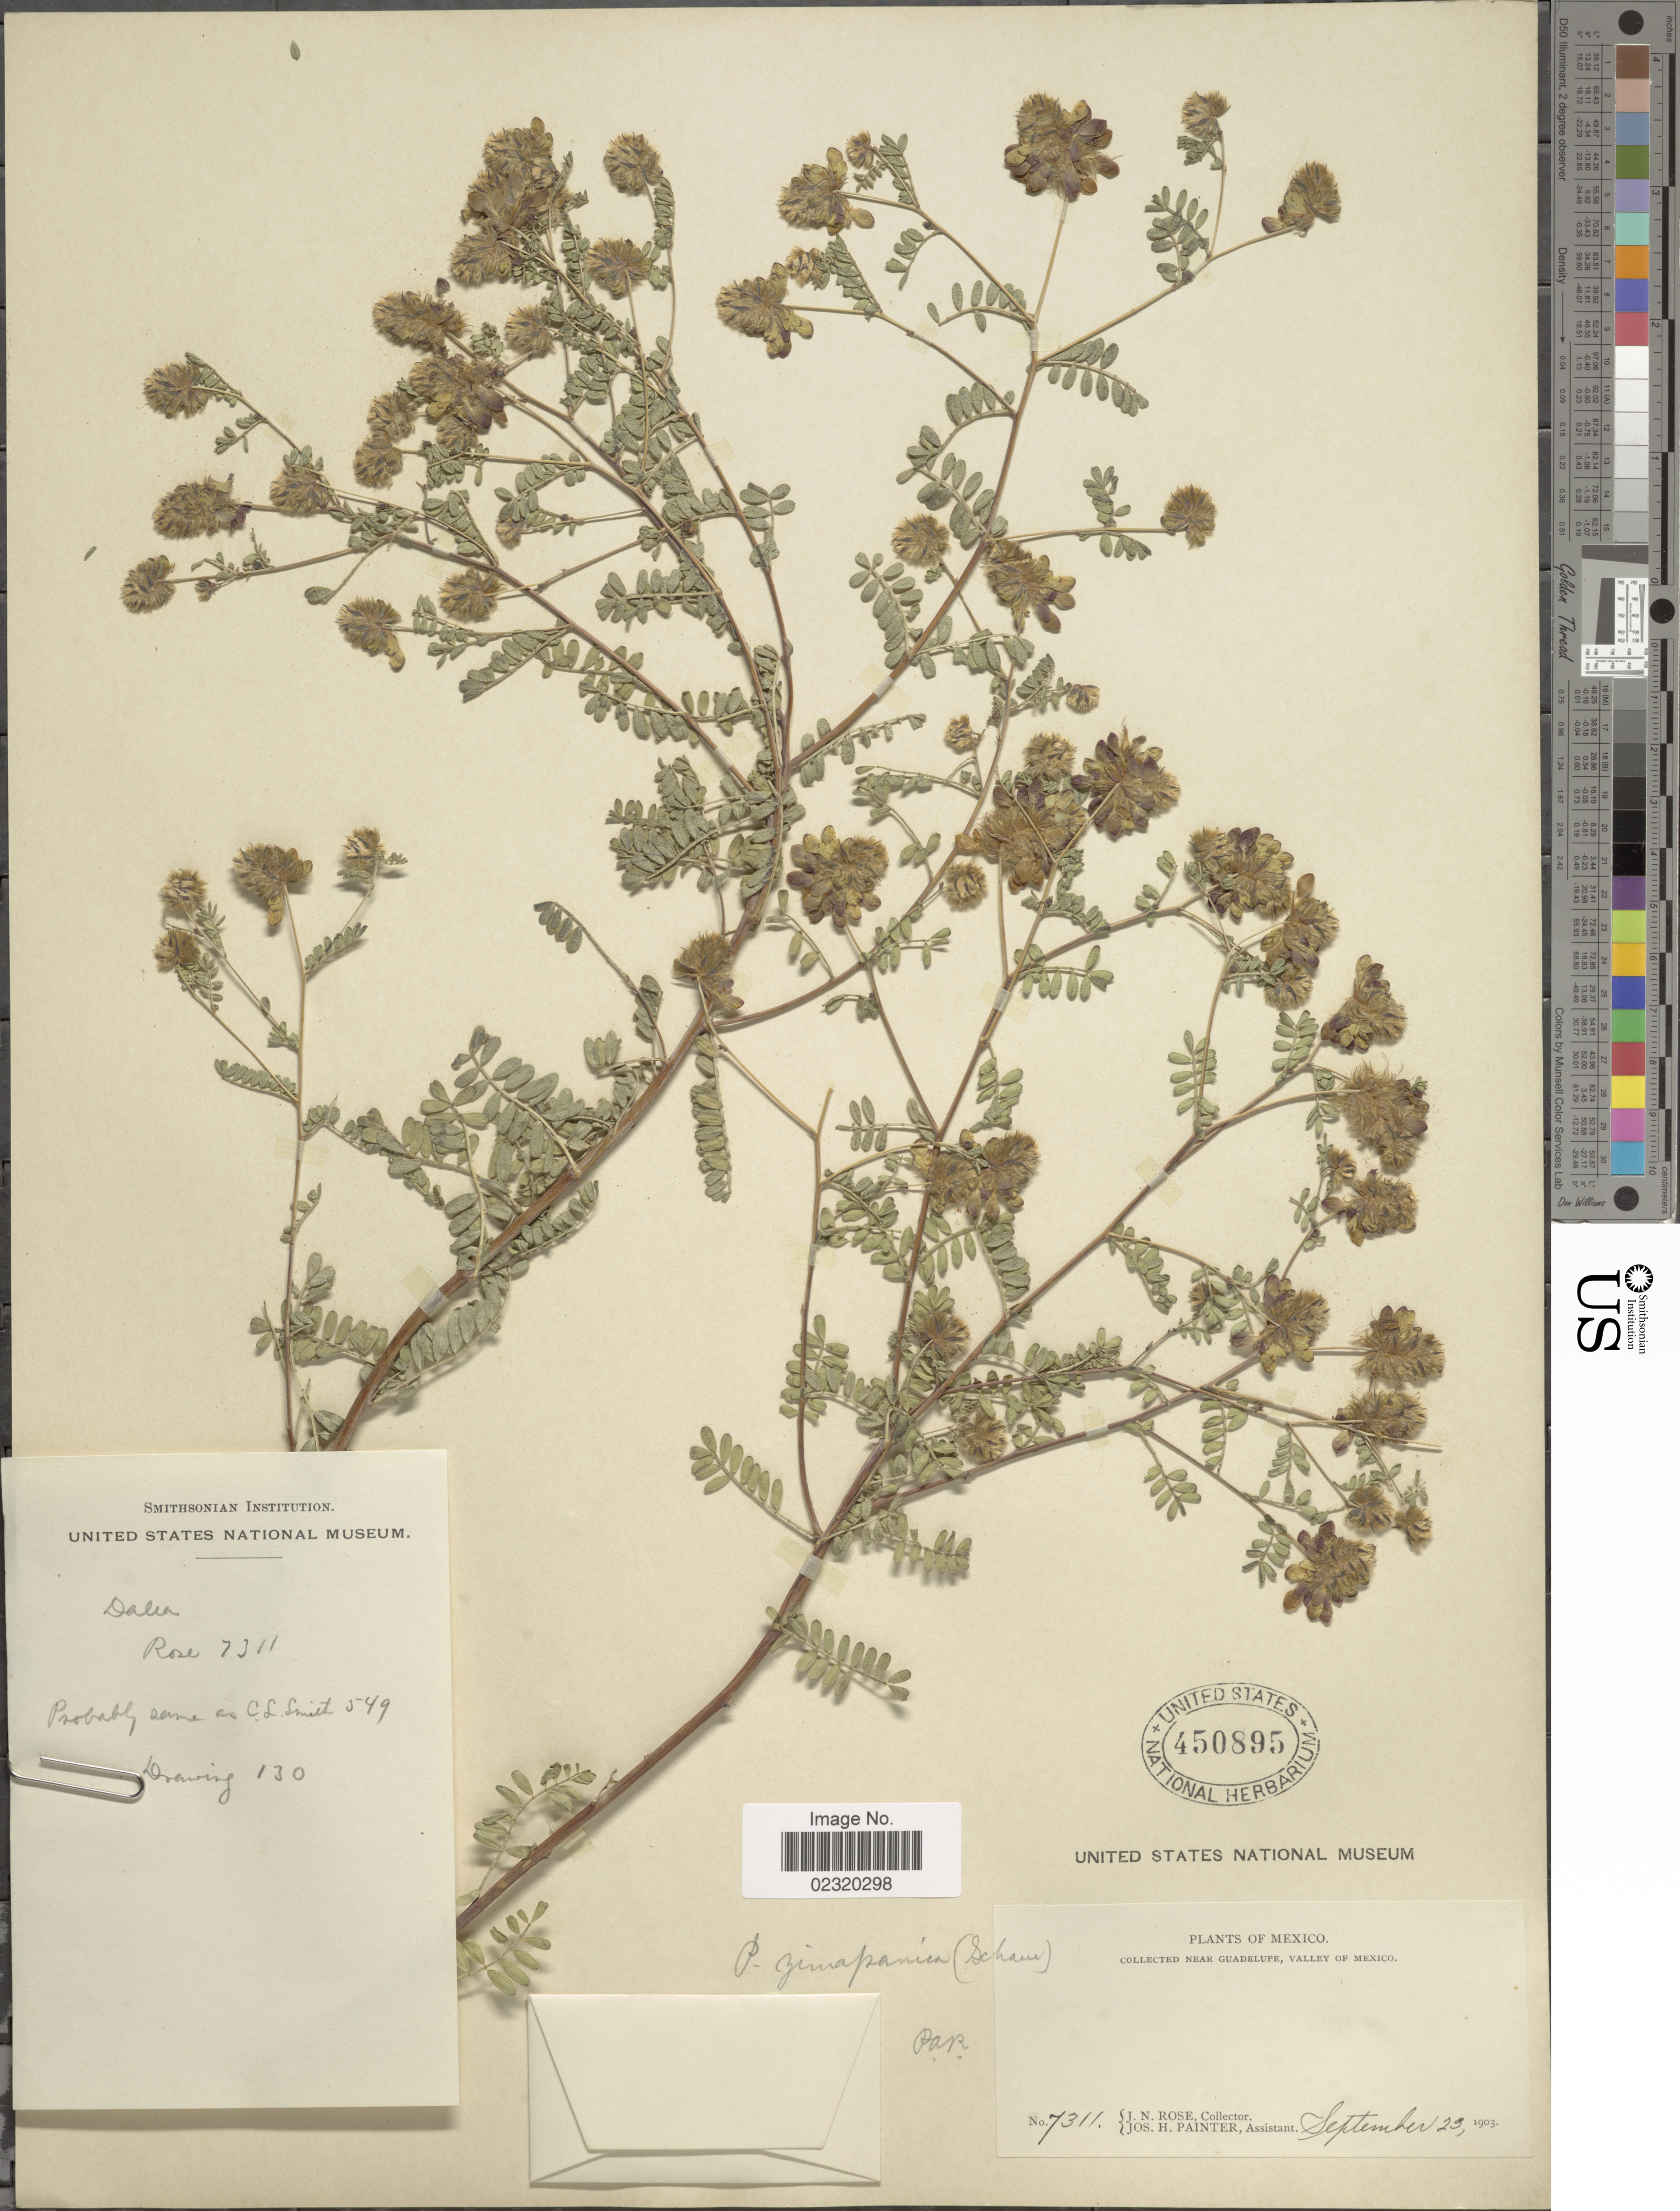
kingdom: Plantae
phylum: Tracheophyta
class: Magnoliopsida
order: Fabales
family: Fabaceae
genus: Dalea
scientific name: Dalea zimapanica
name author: S. Schauer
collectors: J. N. Rose & J. H. Painter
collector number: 7311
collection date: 1903-09-23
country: Mexico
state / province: Baja California Norte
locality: Near Guadelupe, Valley of Mexico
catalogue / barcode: US 450895